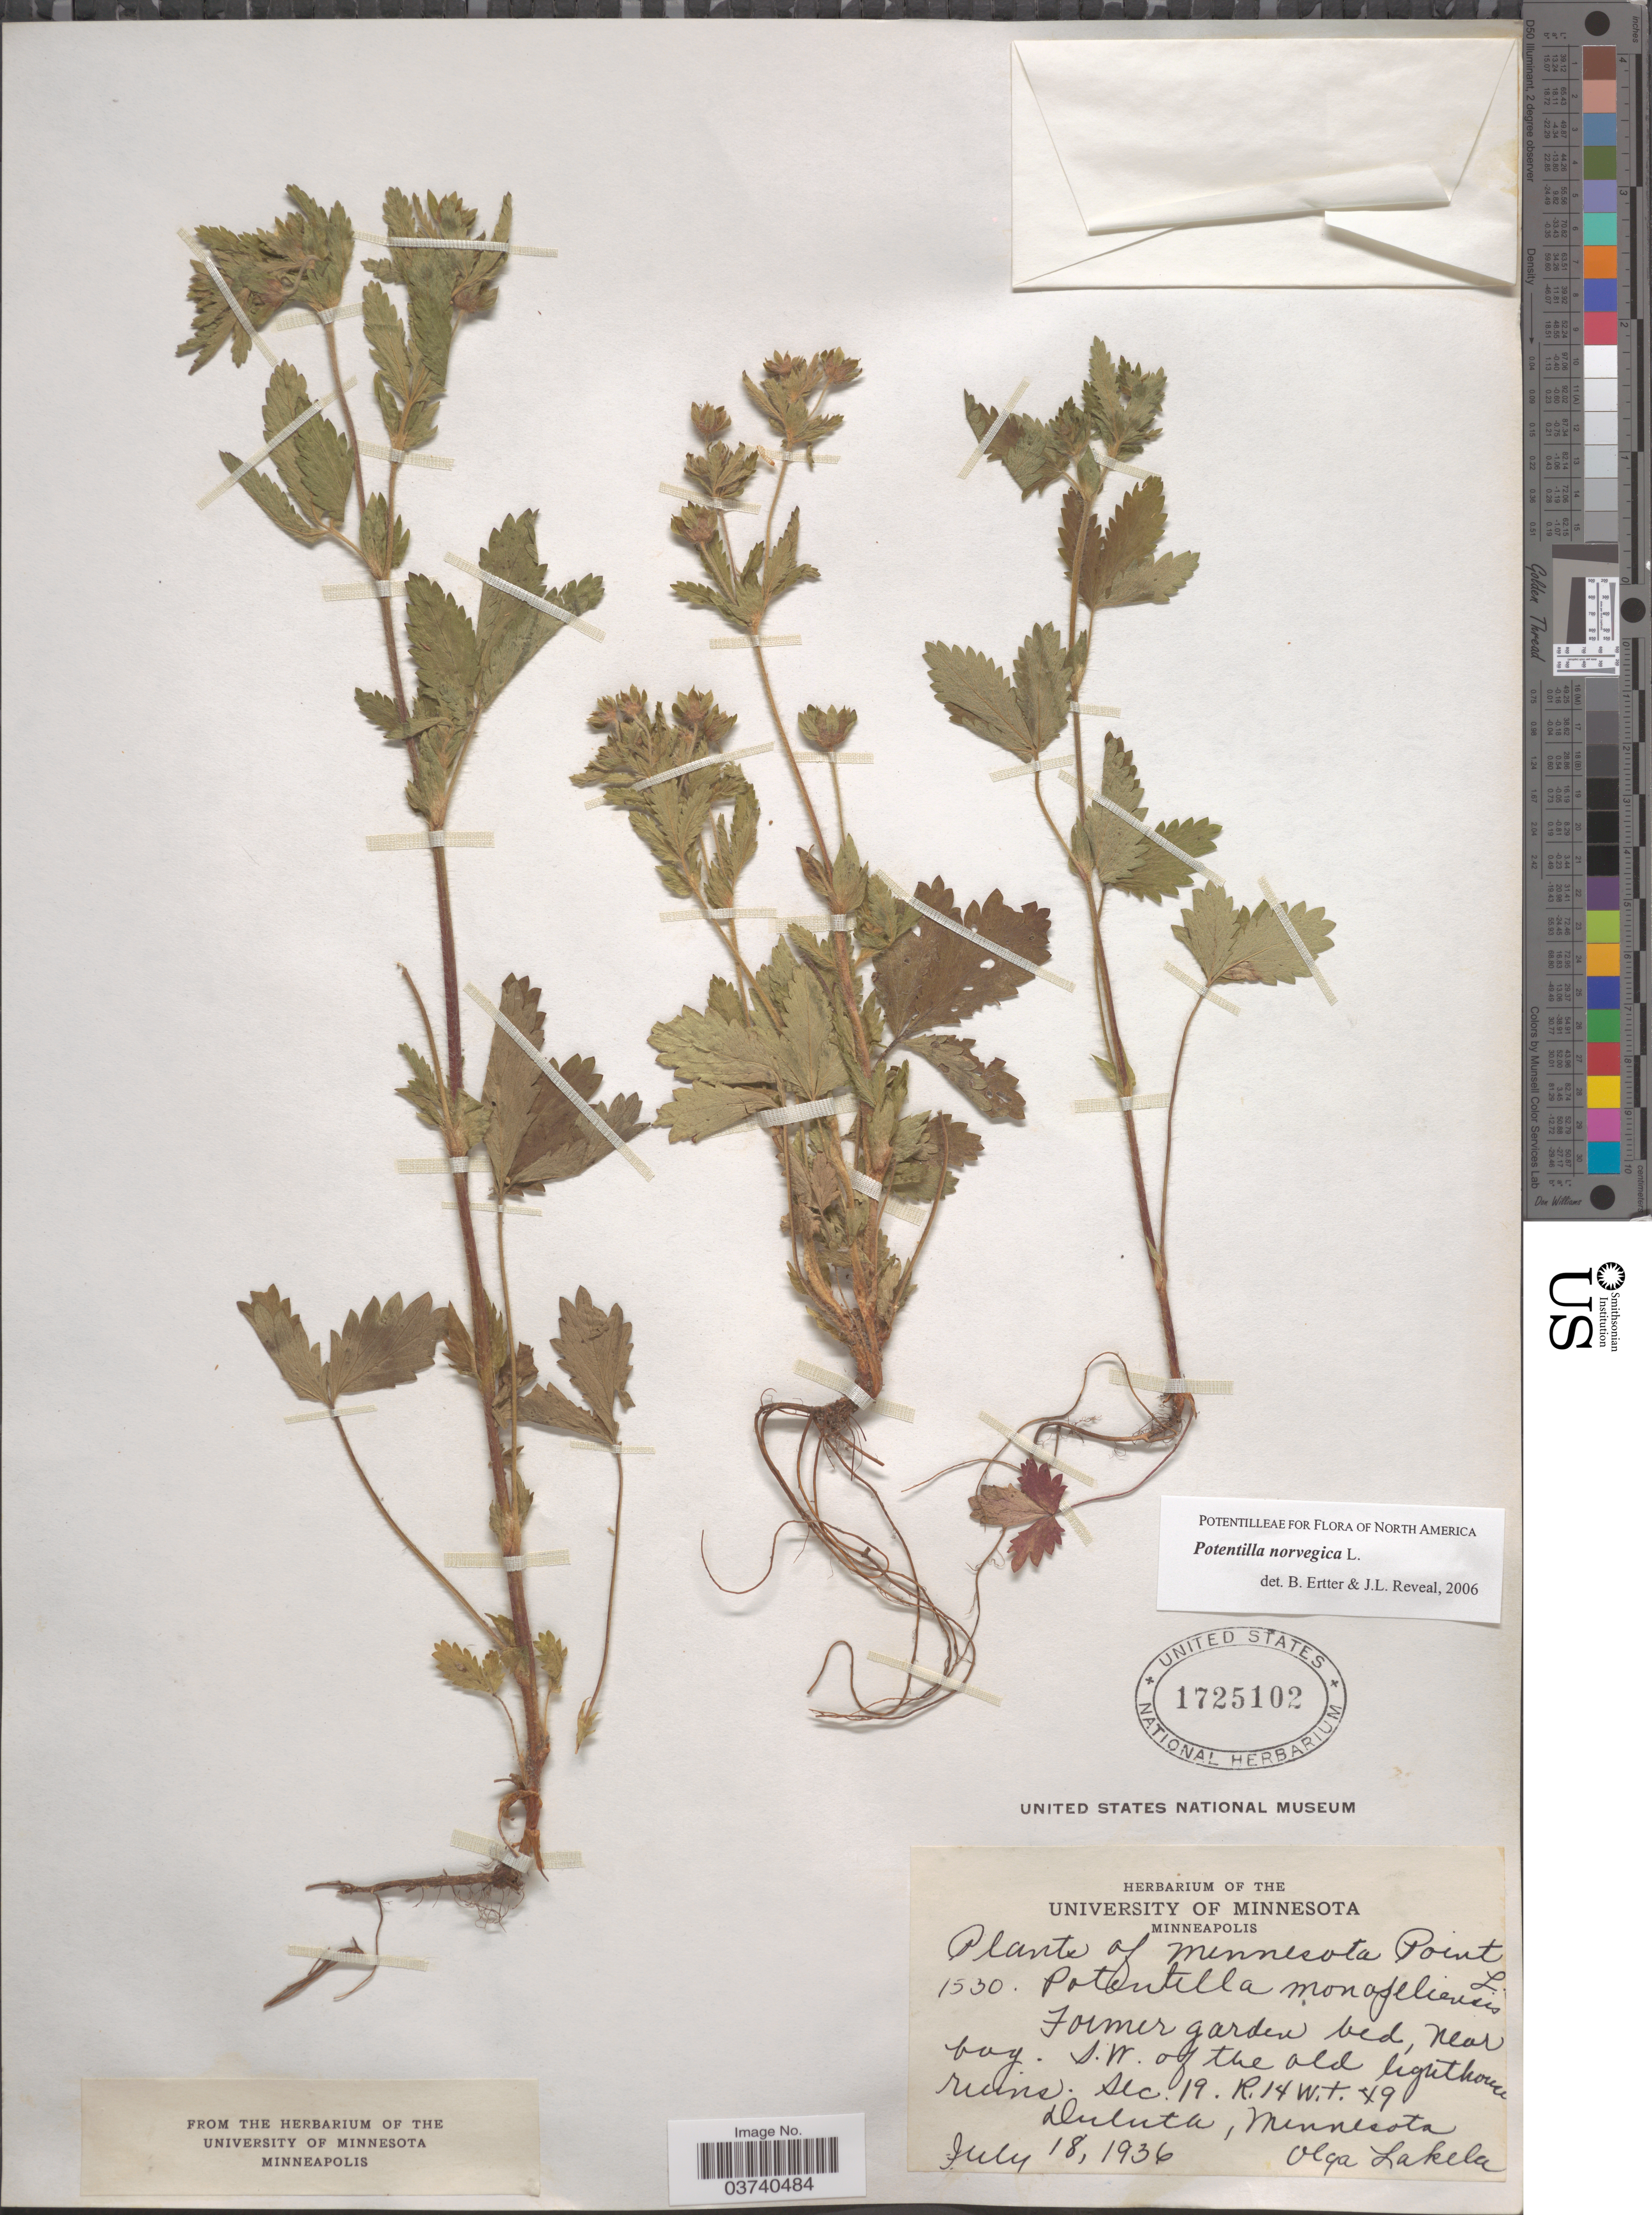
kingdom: Plantae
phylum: Tracheophyta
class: Magnoliopsida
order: Rosales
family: Rosaceae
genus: Potentilla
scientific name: Potentilla norvegica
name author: L.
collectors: O. K. Lakela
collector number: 1530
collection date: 1936-07-18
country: United States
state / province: Minnesota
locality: Minnesota Point. S. W. of the old lighthouse ruins. Sec. 19. R. 14 W T. 49. Duluth.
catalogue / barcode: US 1725102